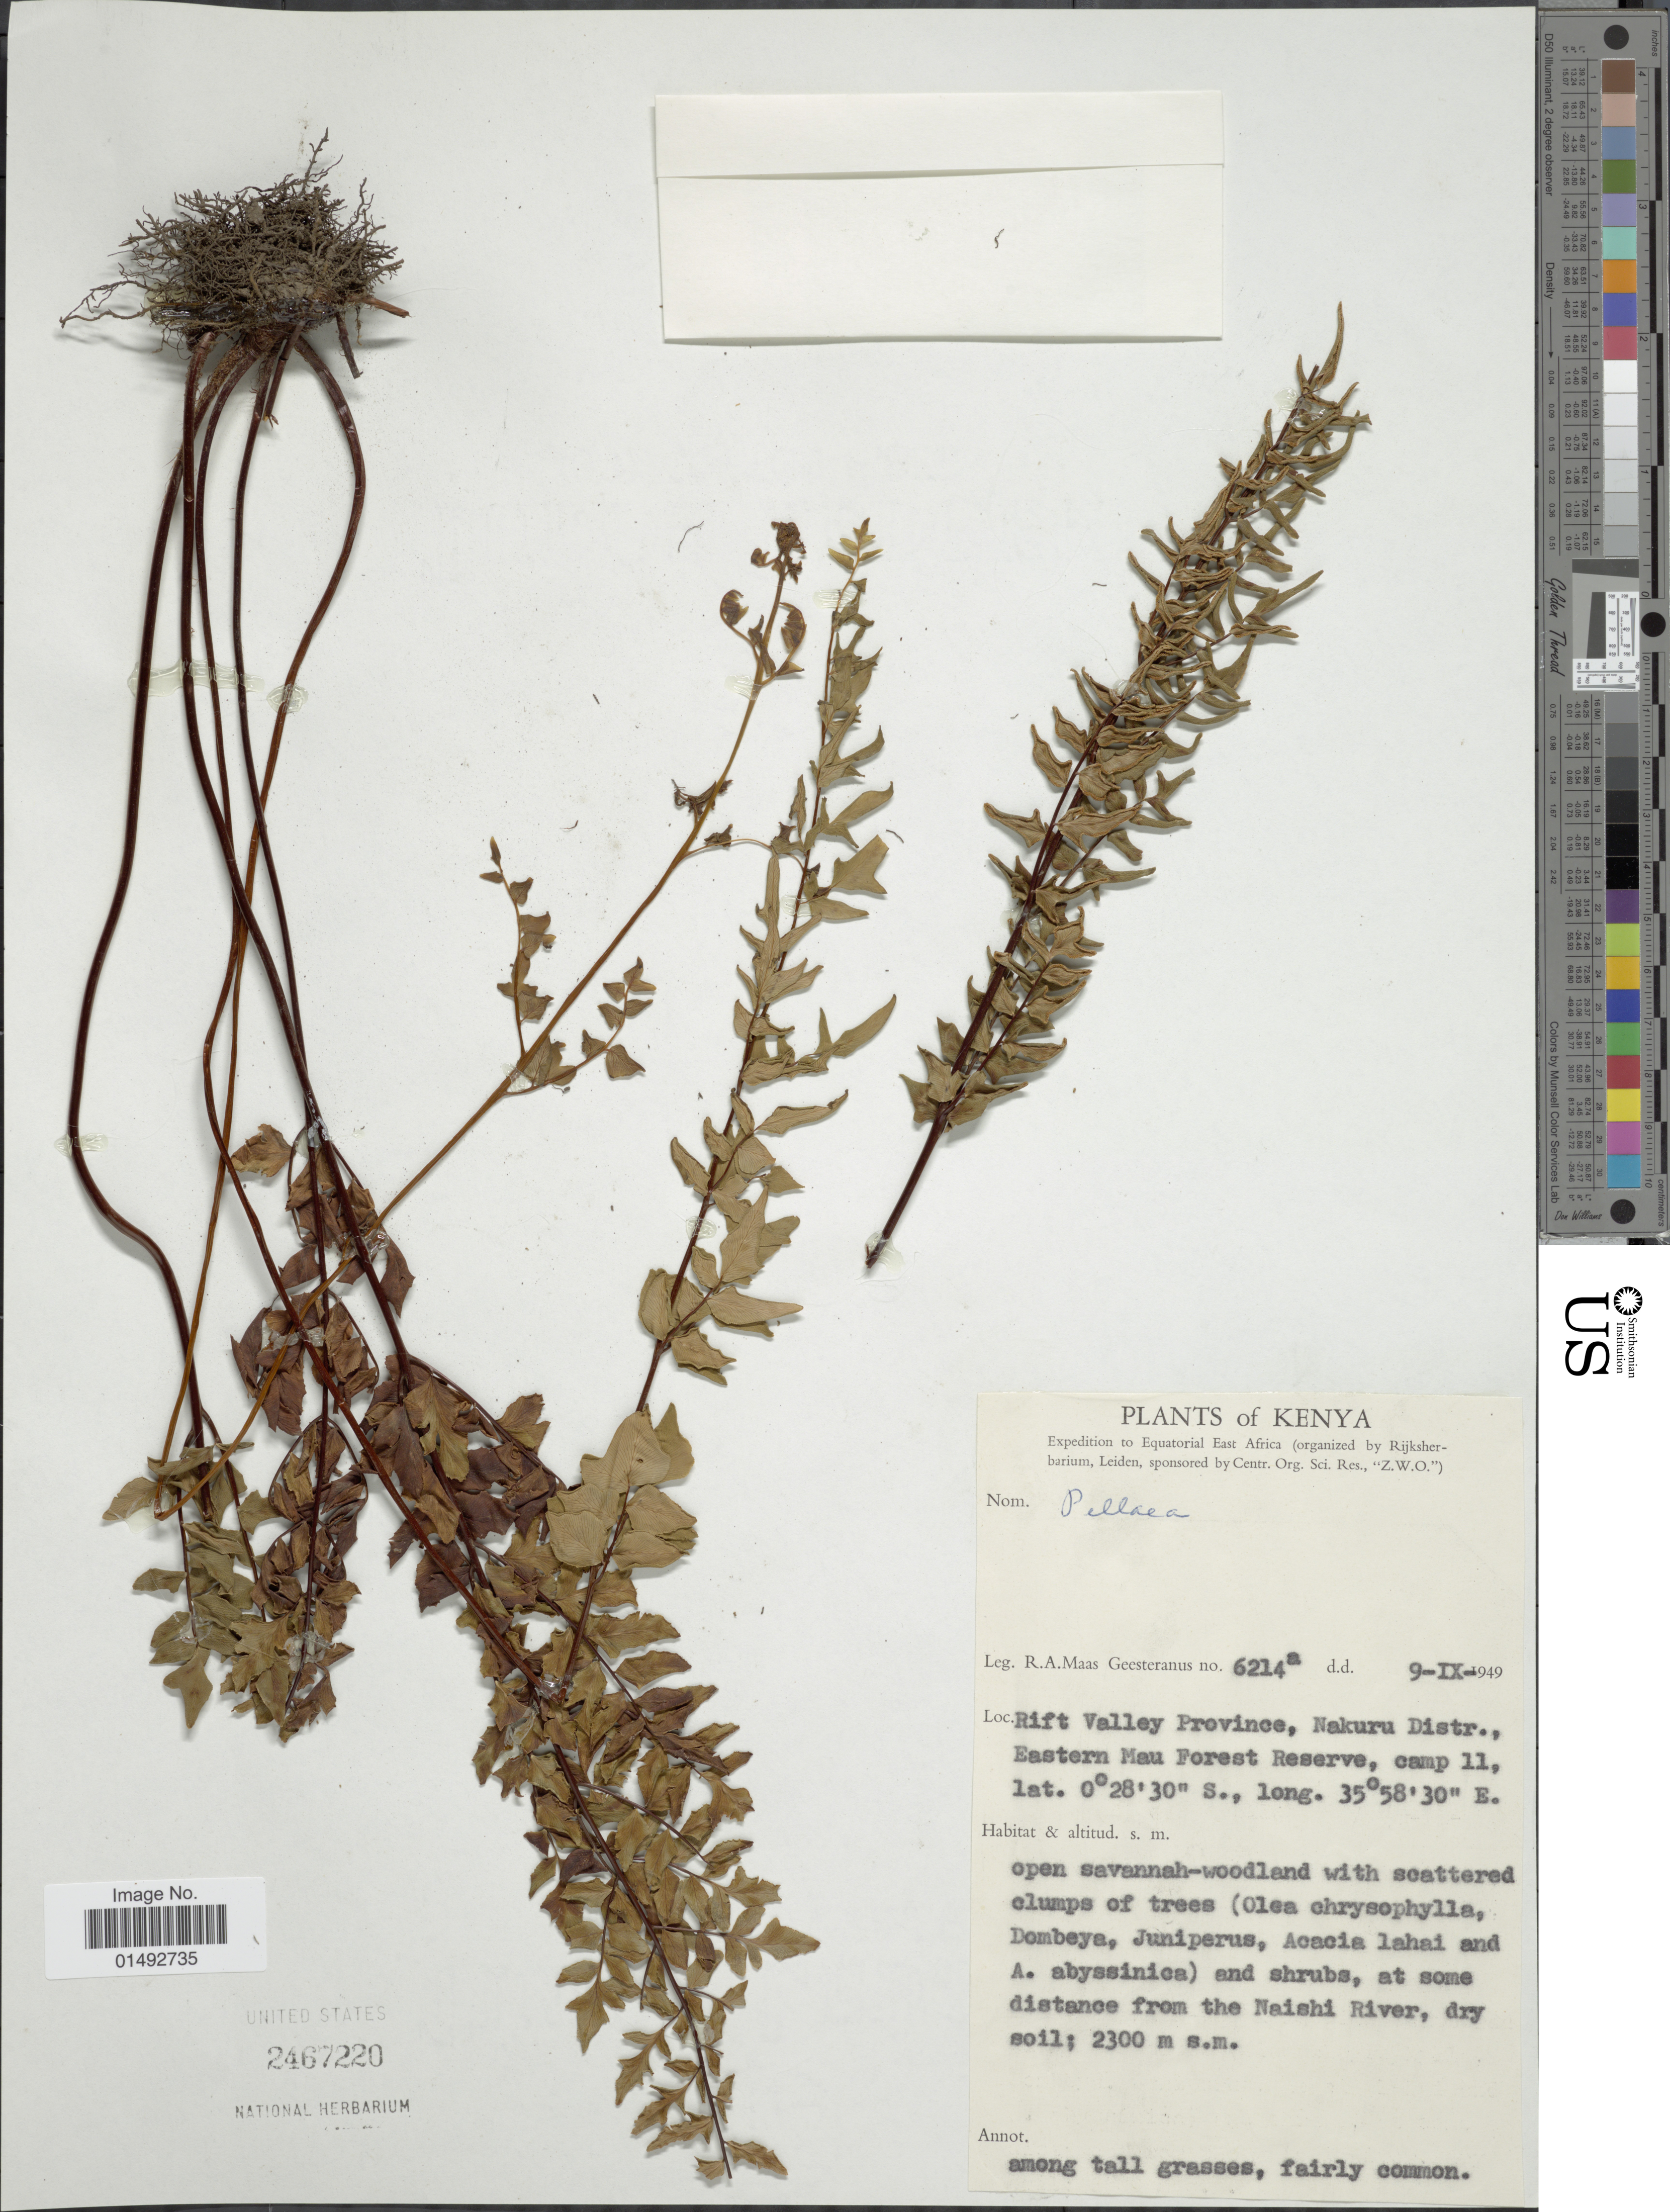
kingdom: Plantae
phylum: Tracheophyta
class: Polypodiopsida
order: Polypodiales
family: Pteridaceae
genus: Pellaea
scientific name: Pellaea sp.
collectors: R. A. Maas Geesteranus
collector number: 6214a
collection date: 1949-09-09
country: Kenya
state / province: Nakuru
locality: Rift Valley Province, Nakuru Distr., Eastern Mau Forest Reserve, camp 11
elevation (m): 2300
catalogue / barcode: US 2467220